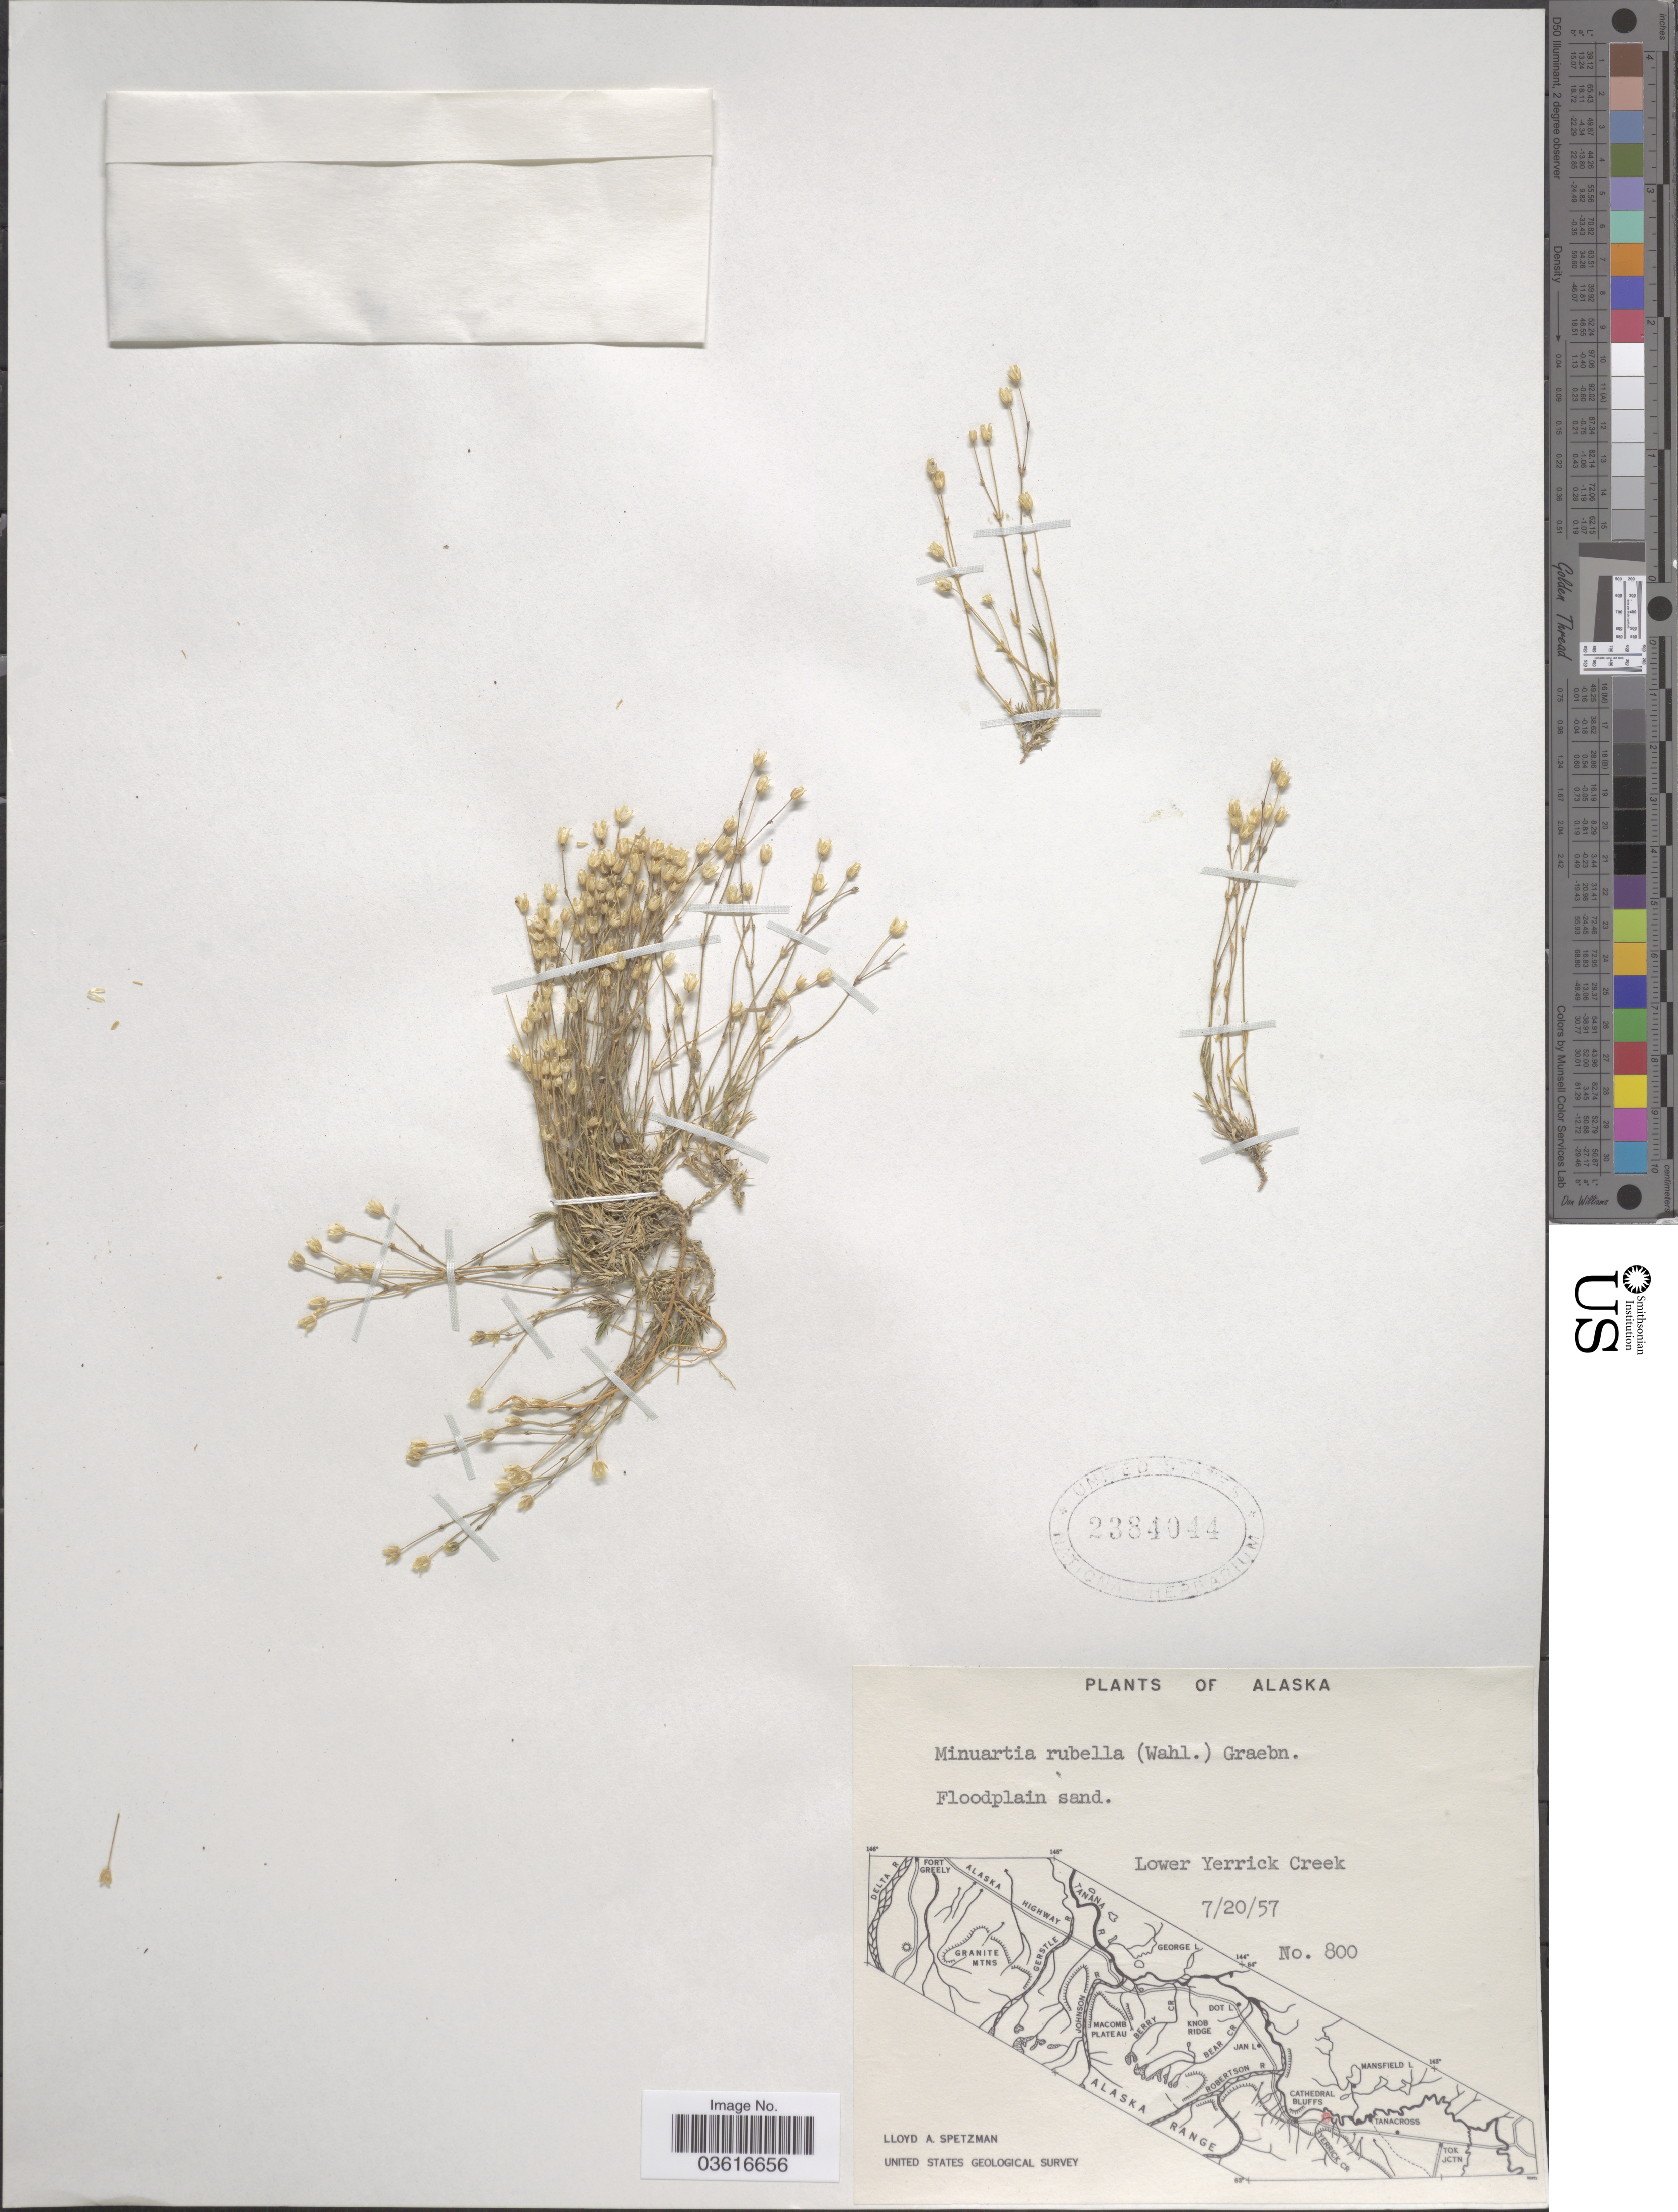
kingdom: Plantae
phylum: Tracheophyta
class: Magnoliopsida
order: Caryophyllales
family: Caryophyllaceae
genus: Minuartia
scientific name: Minuartia rubella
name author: (Wahlenb.) Hiern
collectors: L. Spetzman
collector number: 800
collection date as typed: Transcribed d/m/y: 20/7/57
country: United States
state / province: Alaska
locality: Lower Yerrick Creek.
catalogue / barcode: US 2384044